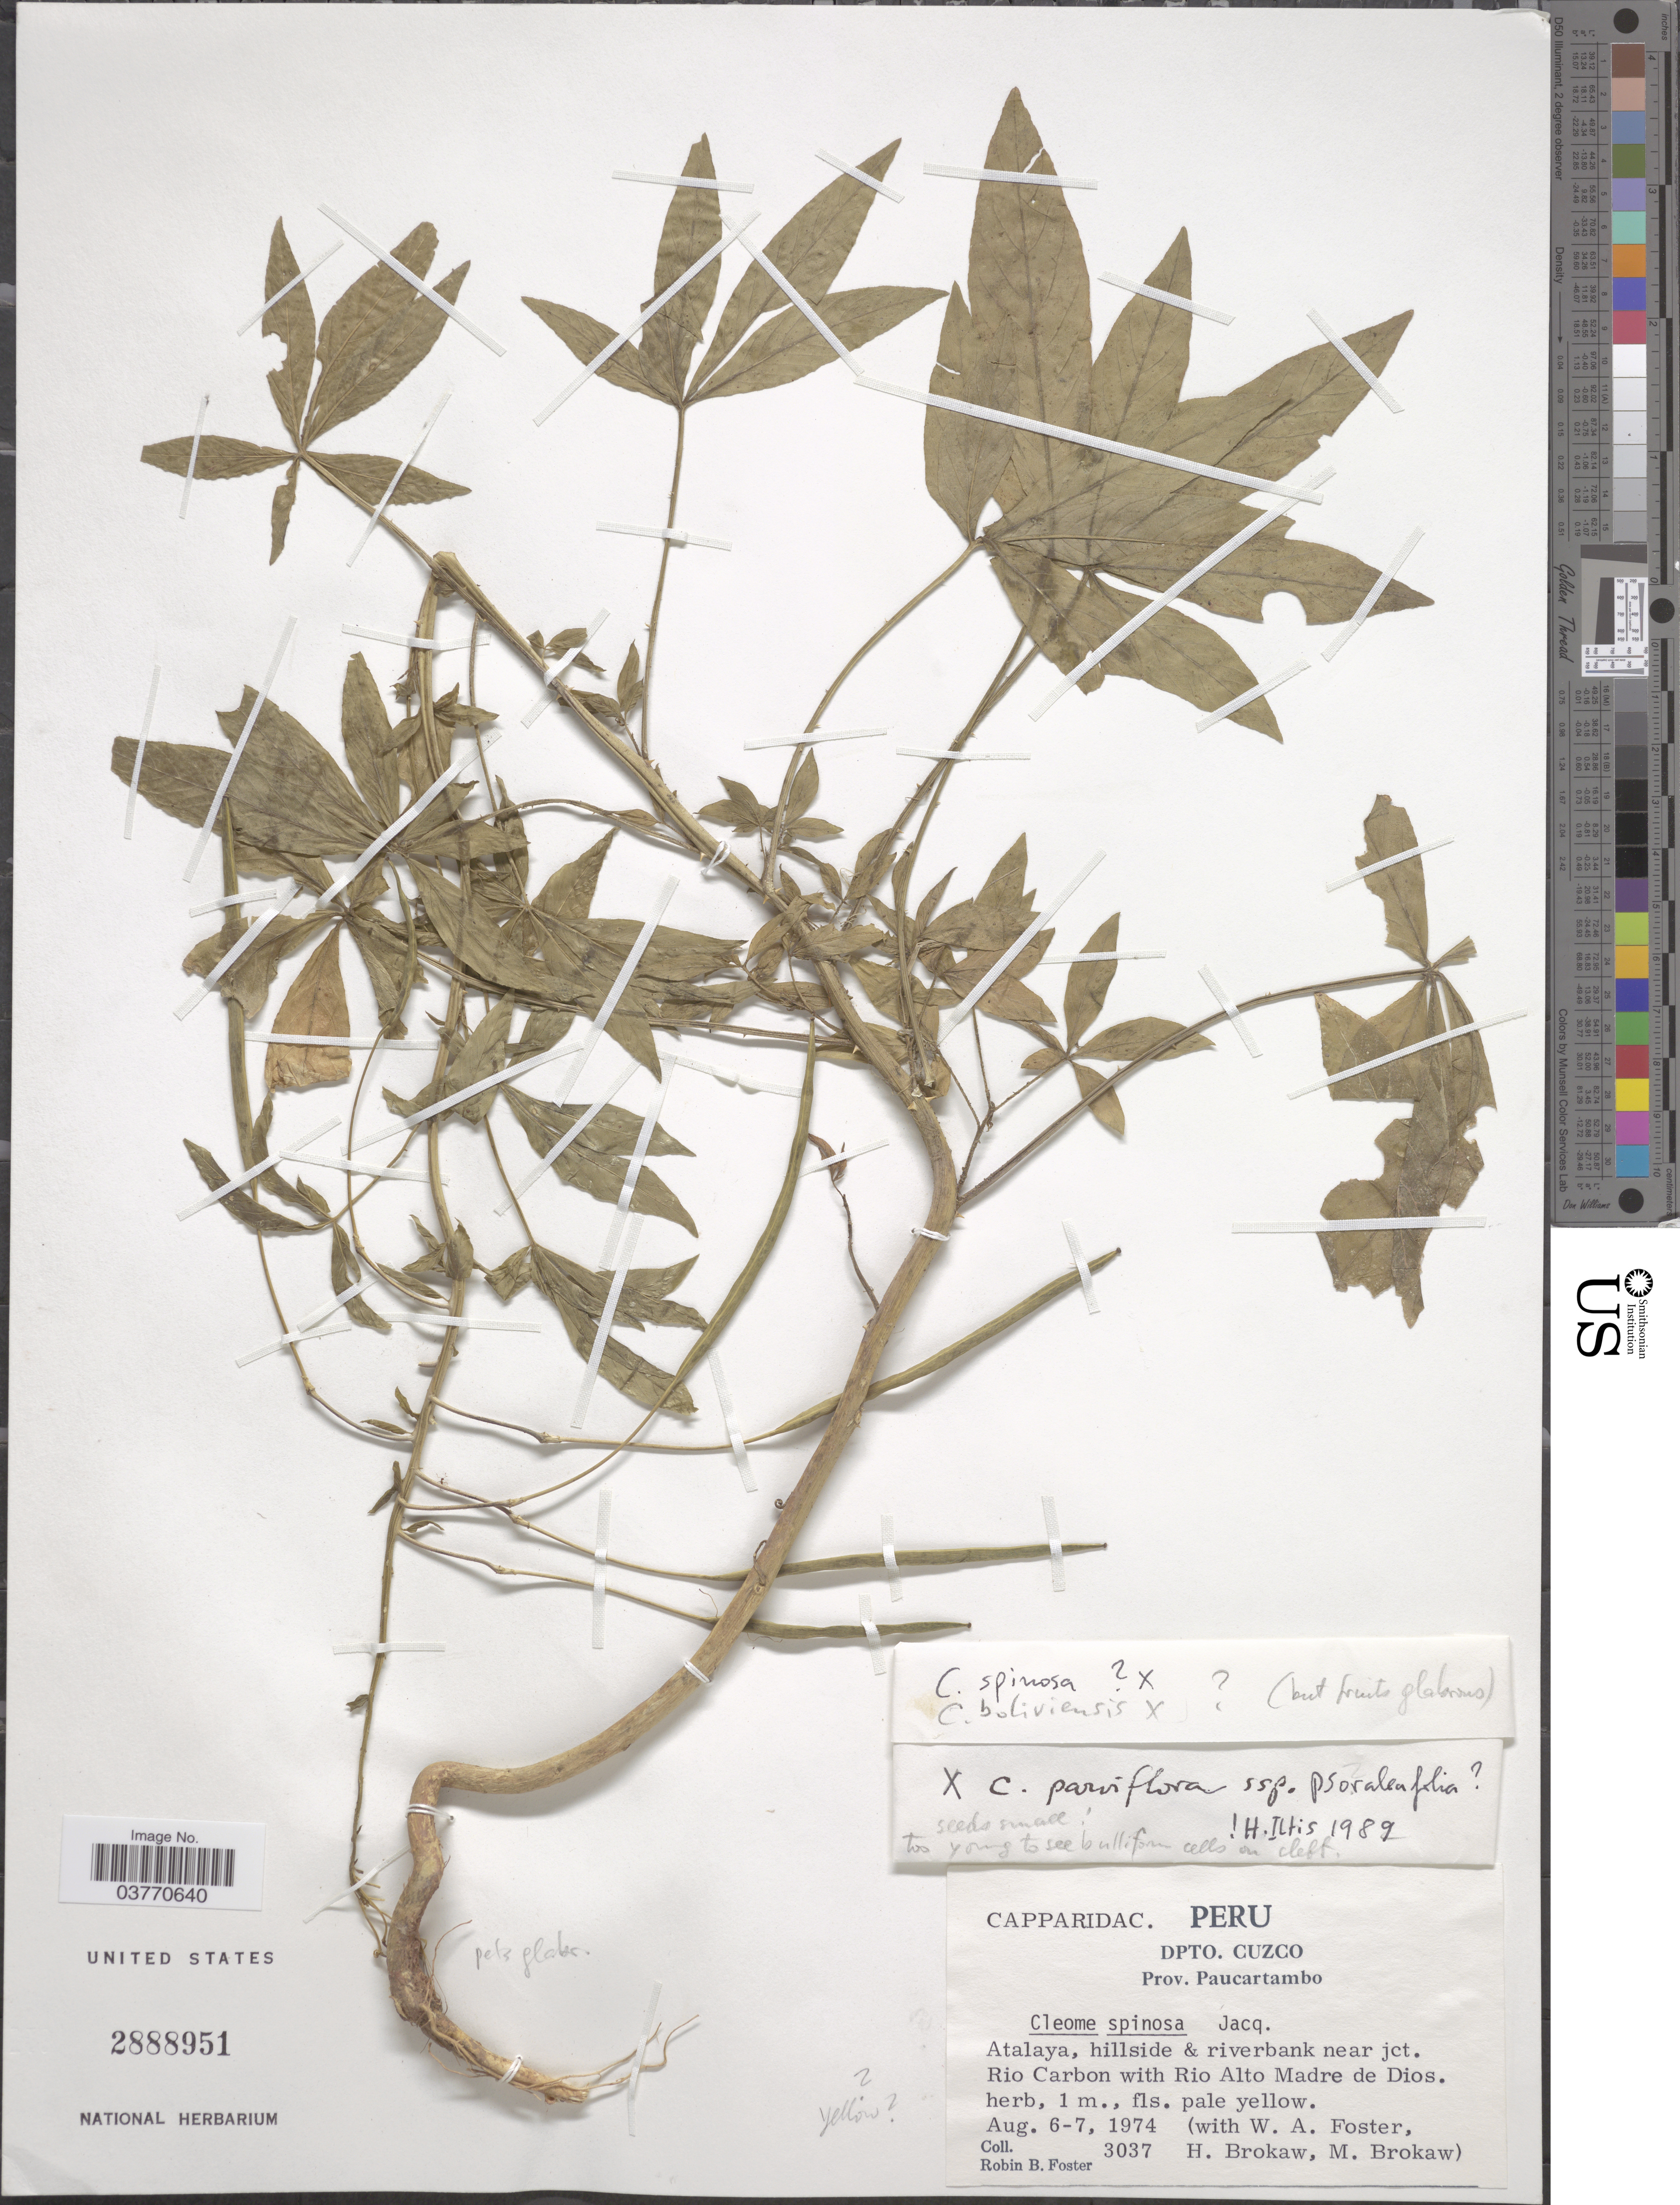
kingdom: Plantae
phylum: Tracheophyta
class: Magnoliopsida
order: Brassicales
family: Cleomaceae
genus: Tarenaya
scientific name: Tarenaya sp.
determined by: Strong, Mark T., (BOT), Smithsonian Institution - National Museum of Natural History (UNITED STATES)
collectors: R. B. Foster, W. Foster, H. Brokaw & M. Brokaw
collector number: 3037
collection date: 1974-08-06/1974-08-07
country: Peru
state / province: Madre de Dios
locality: Dpto. Cuzco. Prov. Paucartambo. Atalaya, hillside & riverbank near jct. Rio Carbon with Rio Alto Madre de Dios.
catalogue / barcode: US 2888951